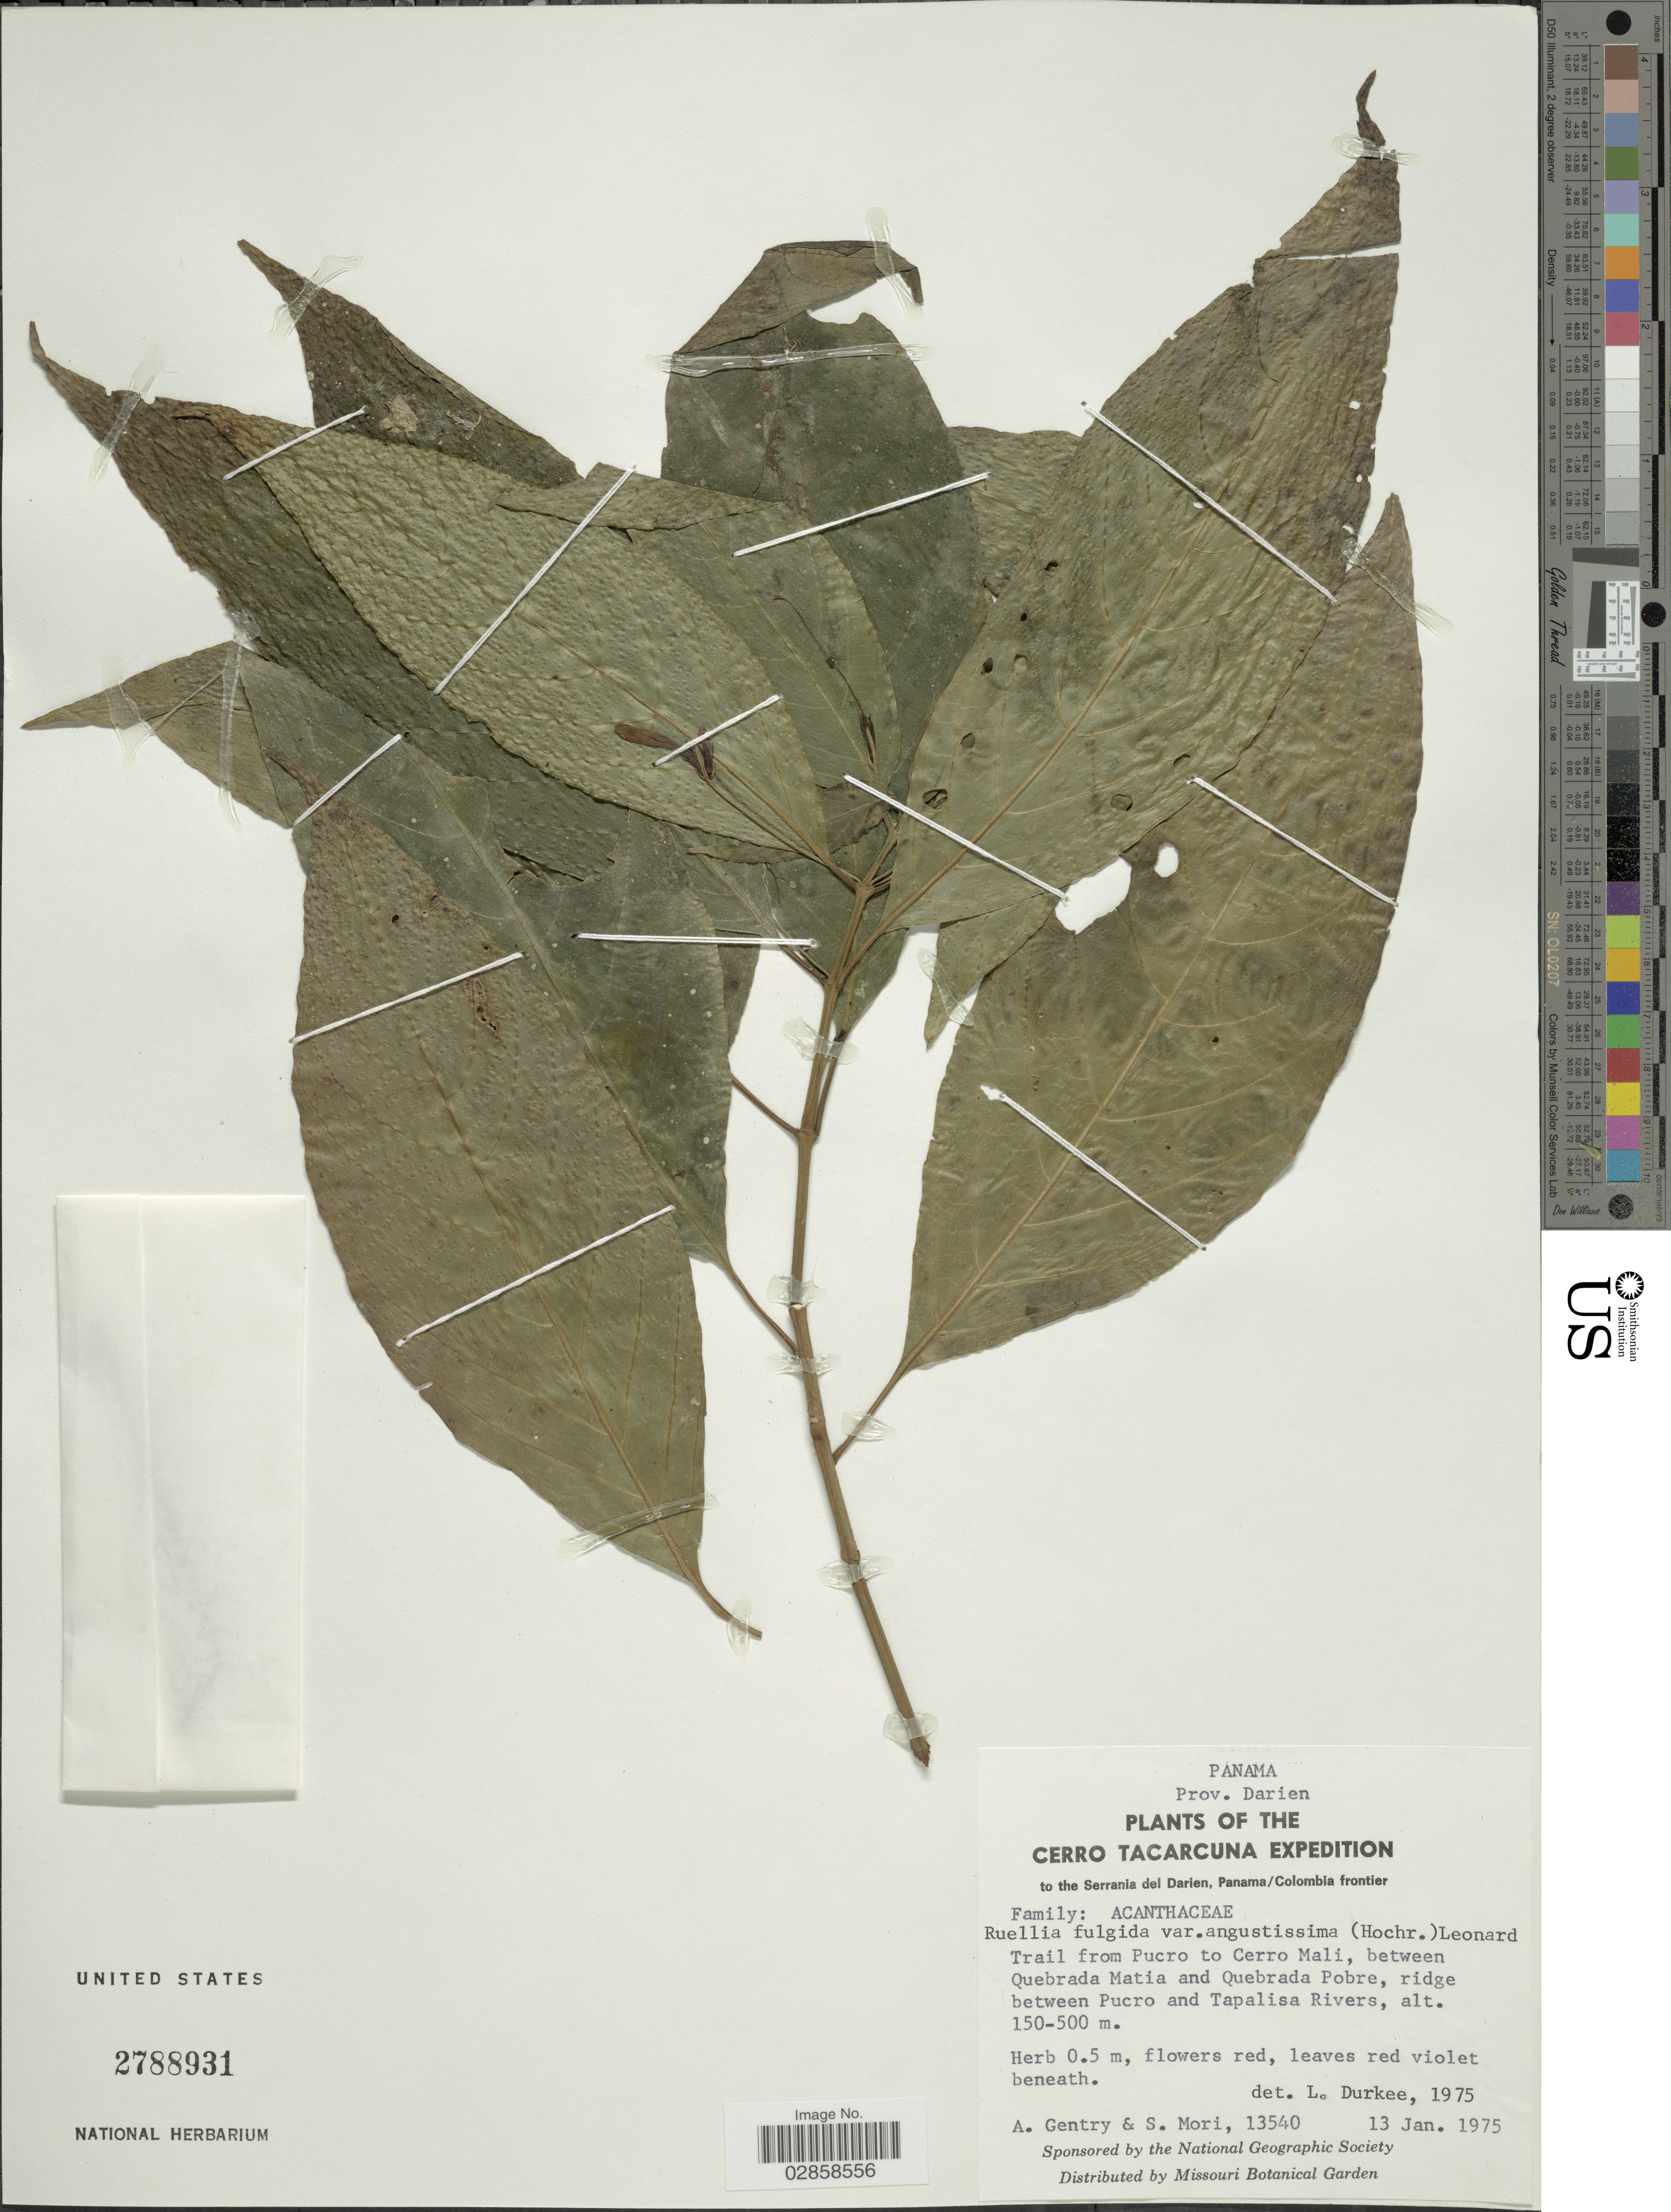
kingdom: Plantae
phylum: Tracheophyta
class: Magnoliopsida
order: Lamiales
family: Acanthaceae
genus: Ruellia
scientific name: Ruellia fulgida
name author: Andrews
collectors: A. H. Gentry & S. Mori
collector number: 13540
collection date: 1975-01-13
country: Panama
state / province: Darién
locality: Trail from Pucro to Cerro Mali, between Quebrada Matia and Quebrada Pobre, ridge between Pucro and Tapalisa Rivers.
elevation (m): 150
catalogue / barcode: US 2788931